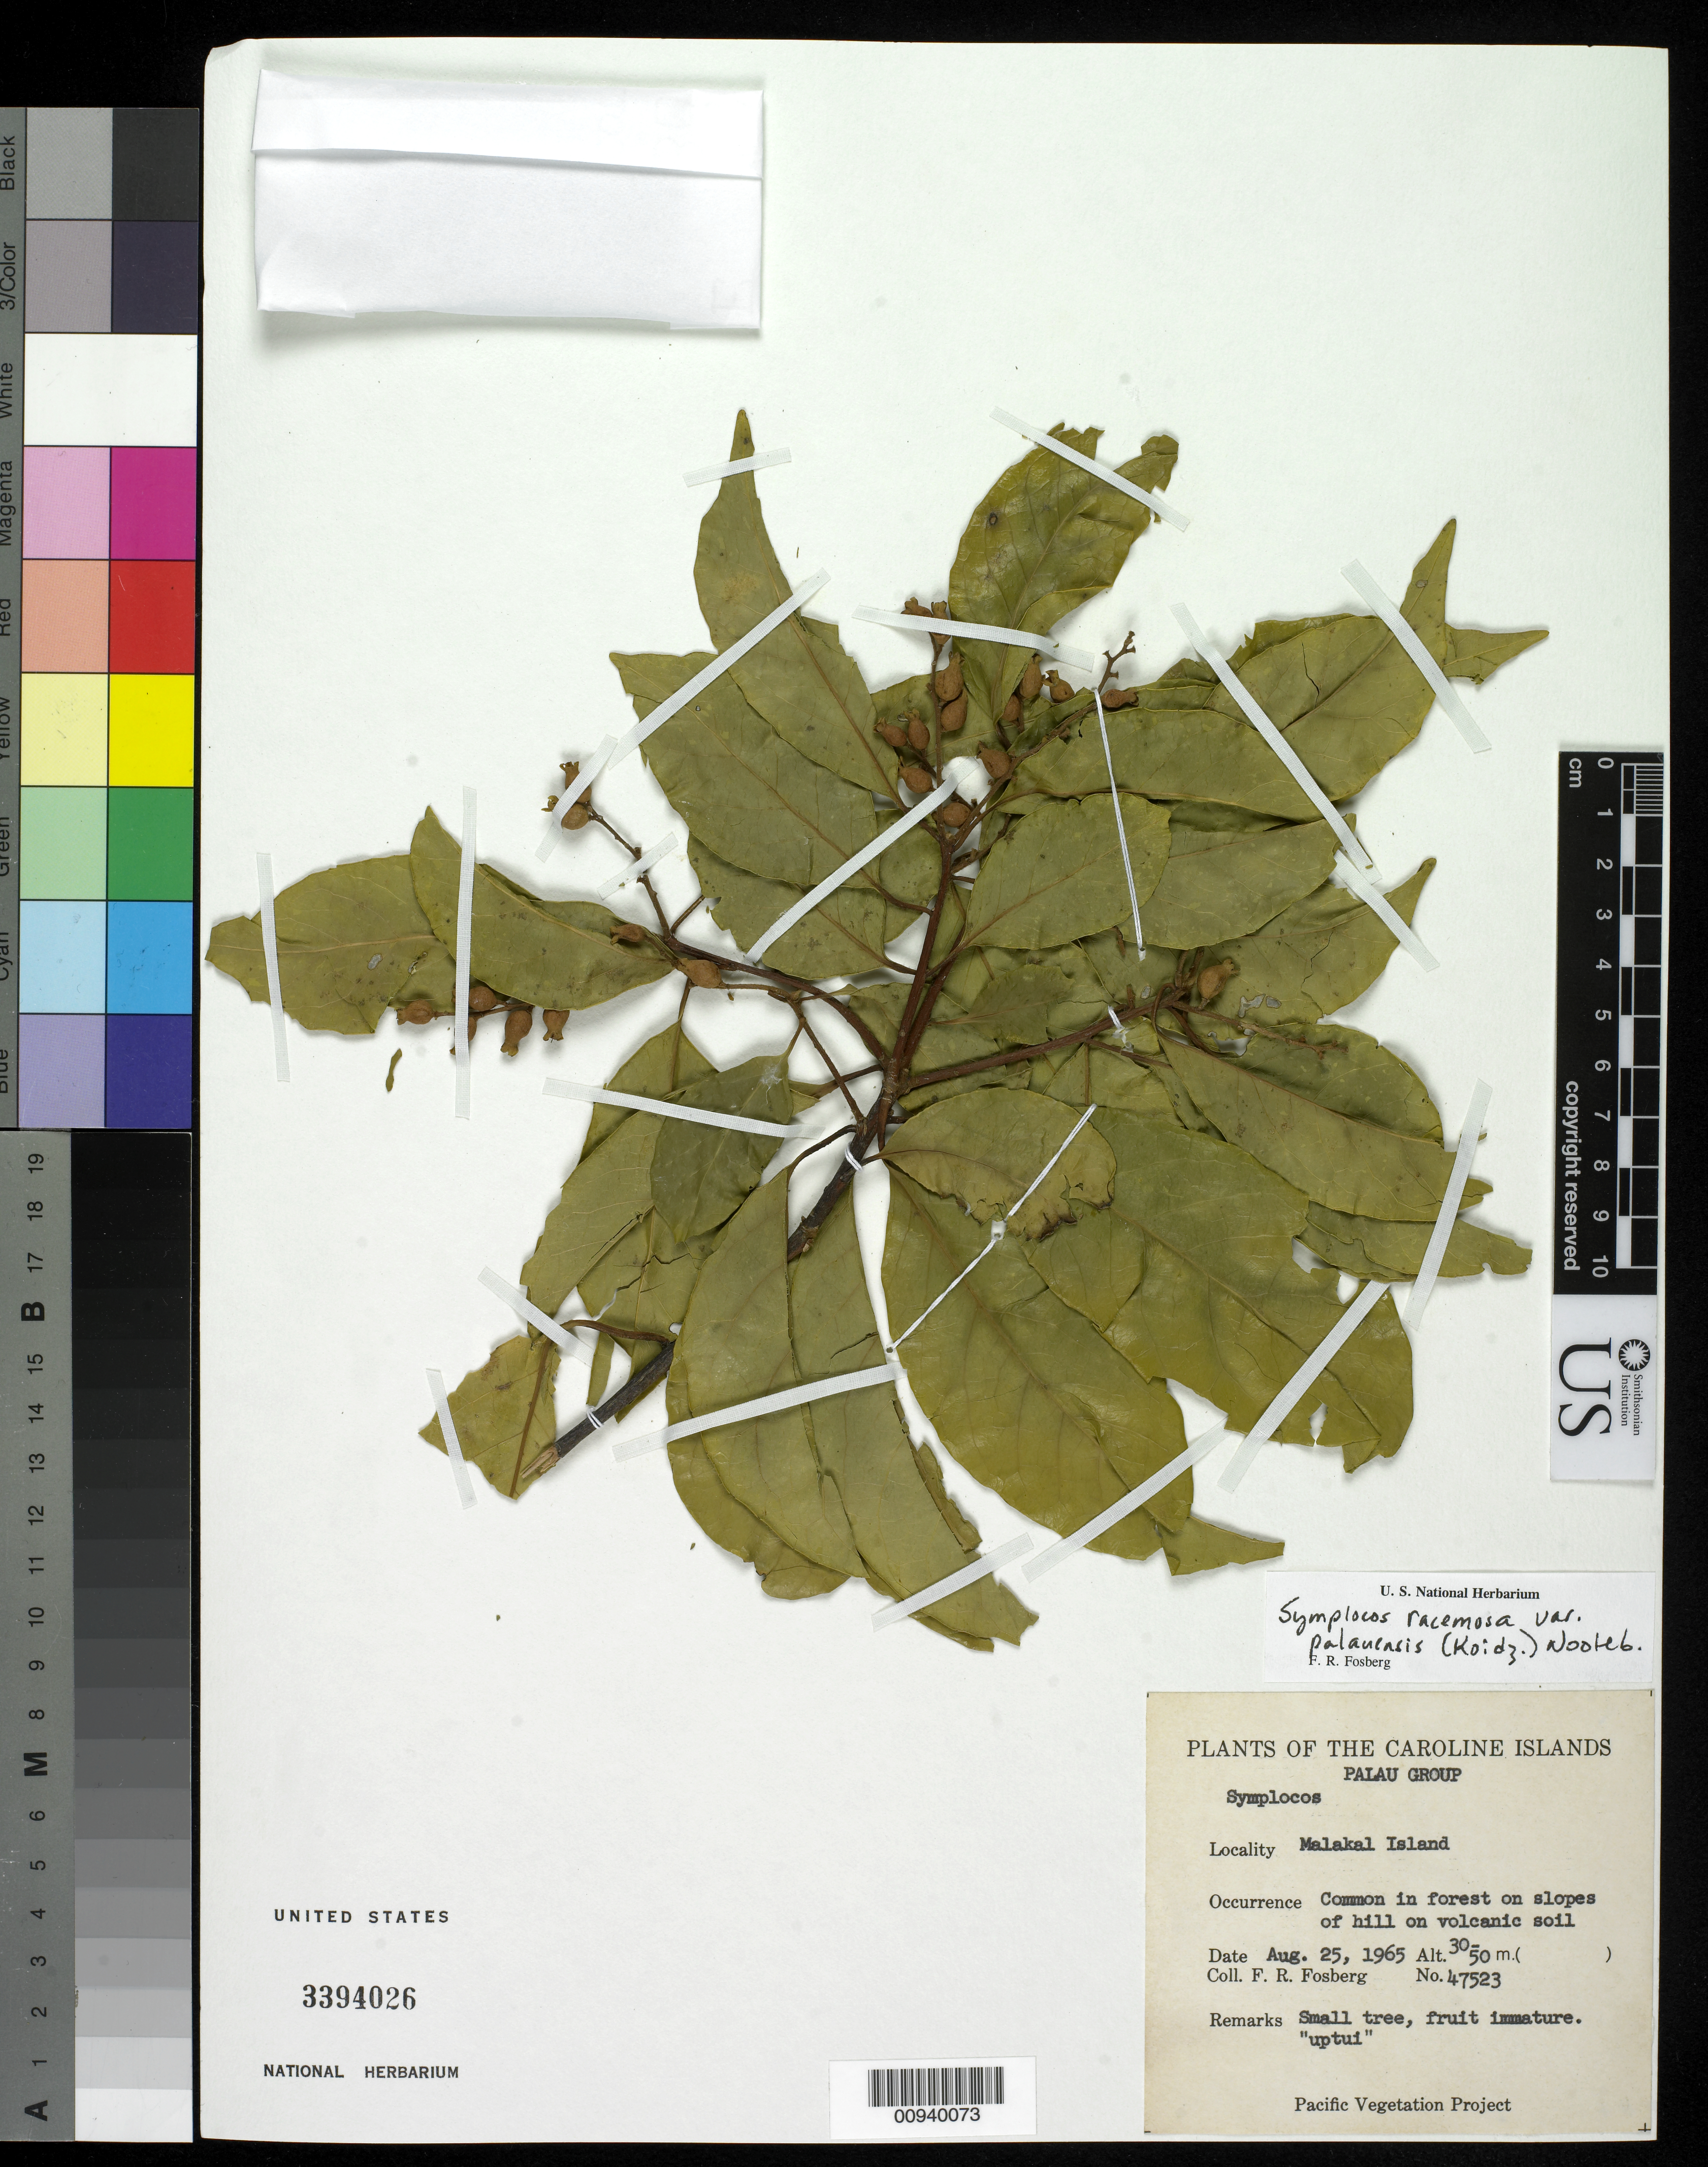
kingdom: Plantae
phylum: Tracheophyta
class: Magnoliopsida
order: Ericales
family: Symplocaceae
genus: Symplocos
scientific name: Symplocos racemosa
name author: Roxb.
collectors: F. R. Fosberg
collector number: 47523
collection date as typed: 25 Aug 1965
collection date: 1965-08-25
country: Palau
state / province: Koror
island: Ngemelachel [Malakal]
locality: Malakal Island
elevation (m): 30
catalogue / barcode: US 3394026